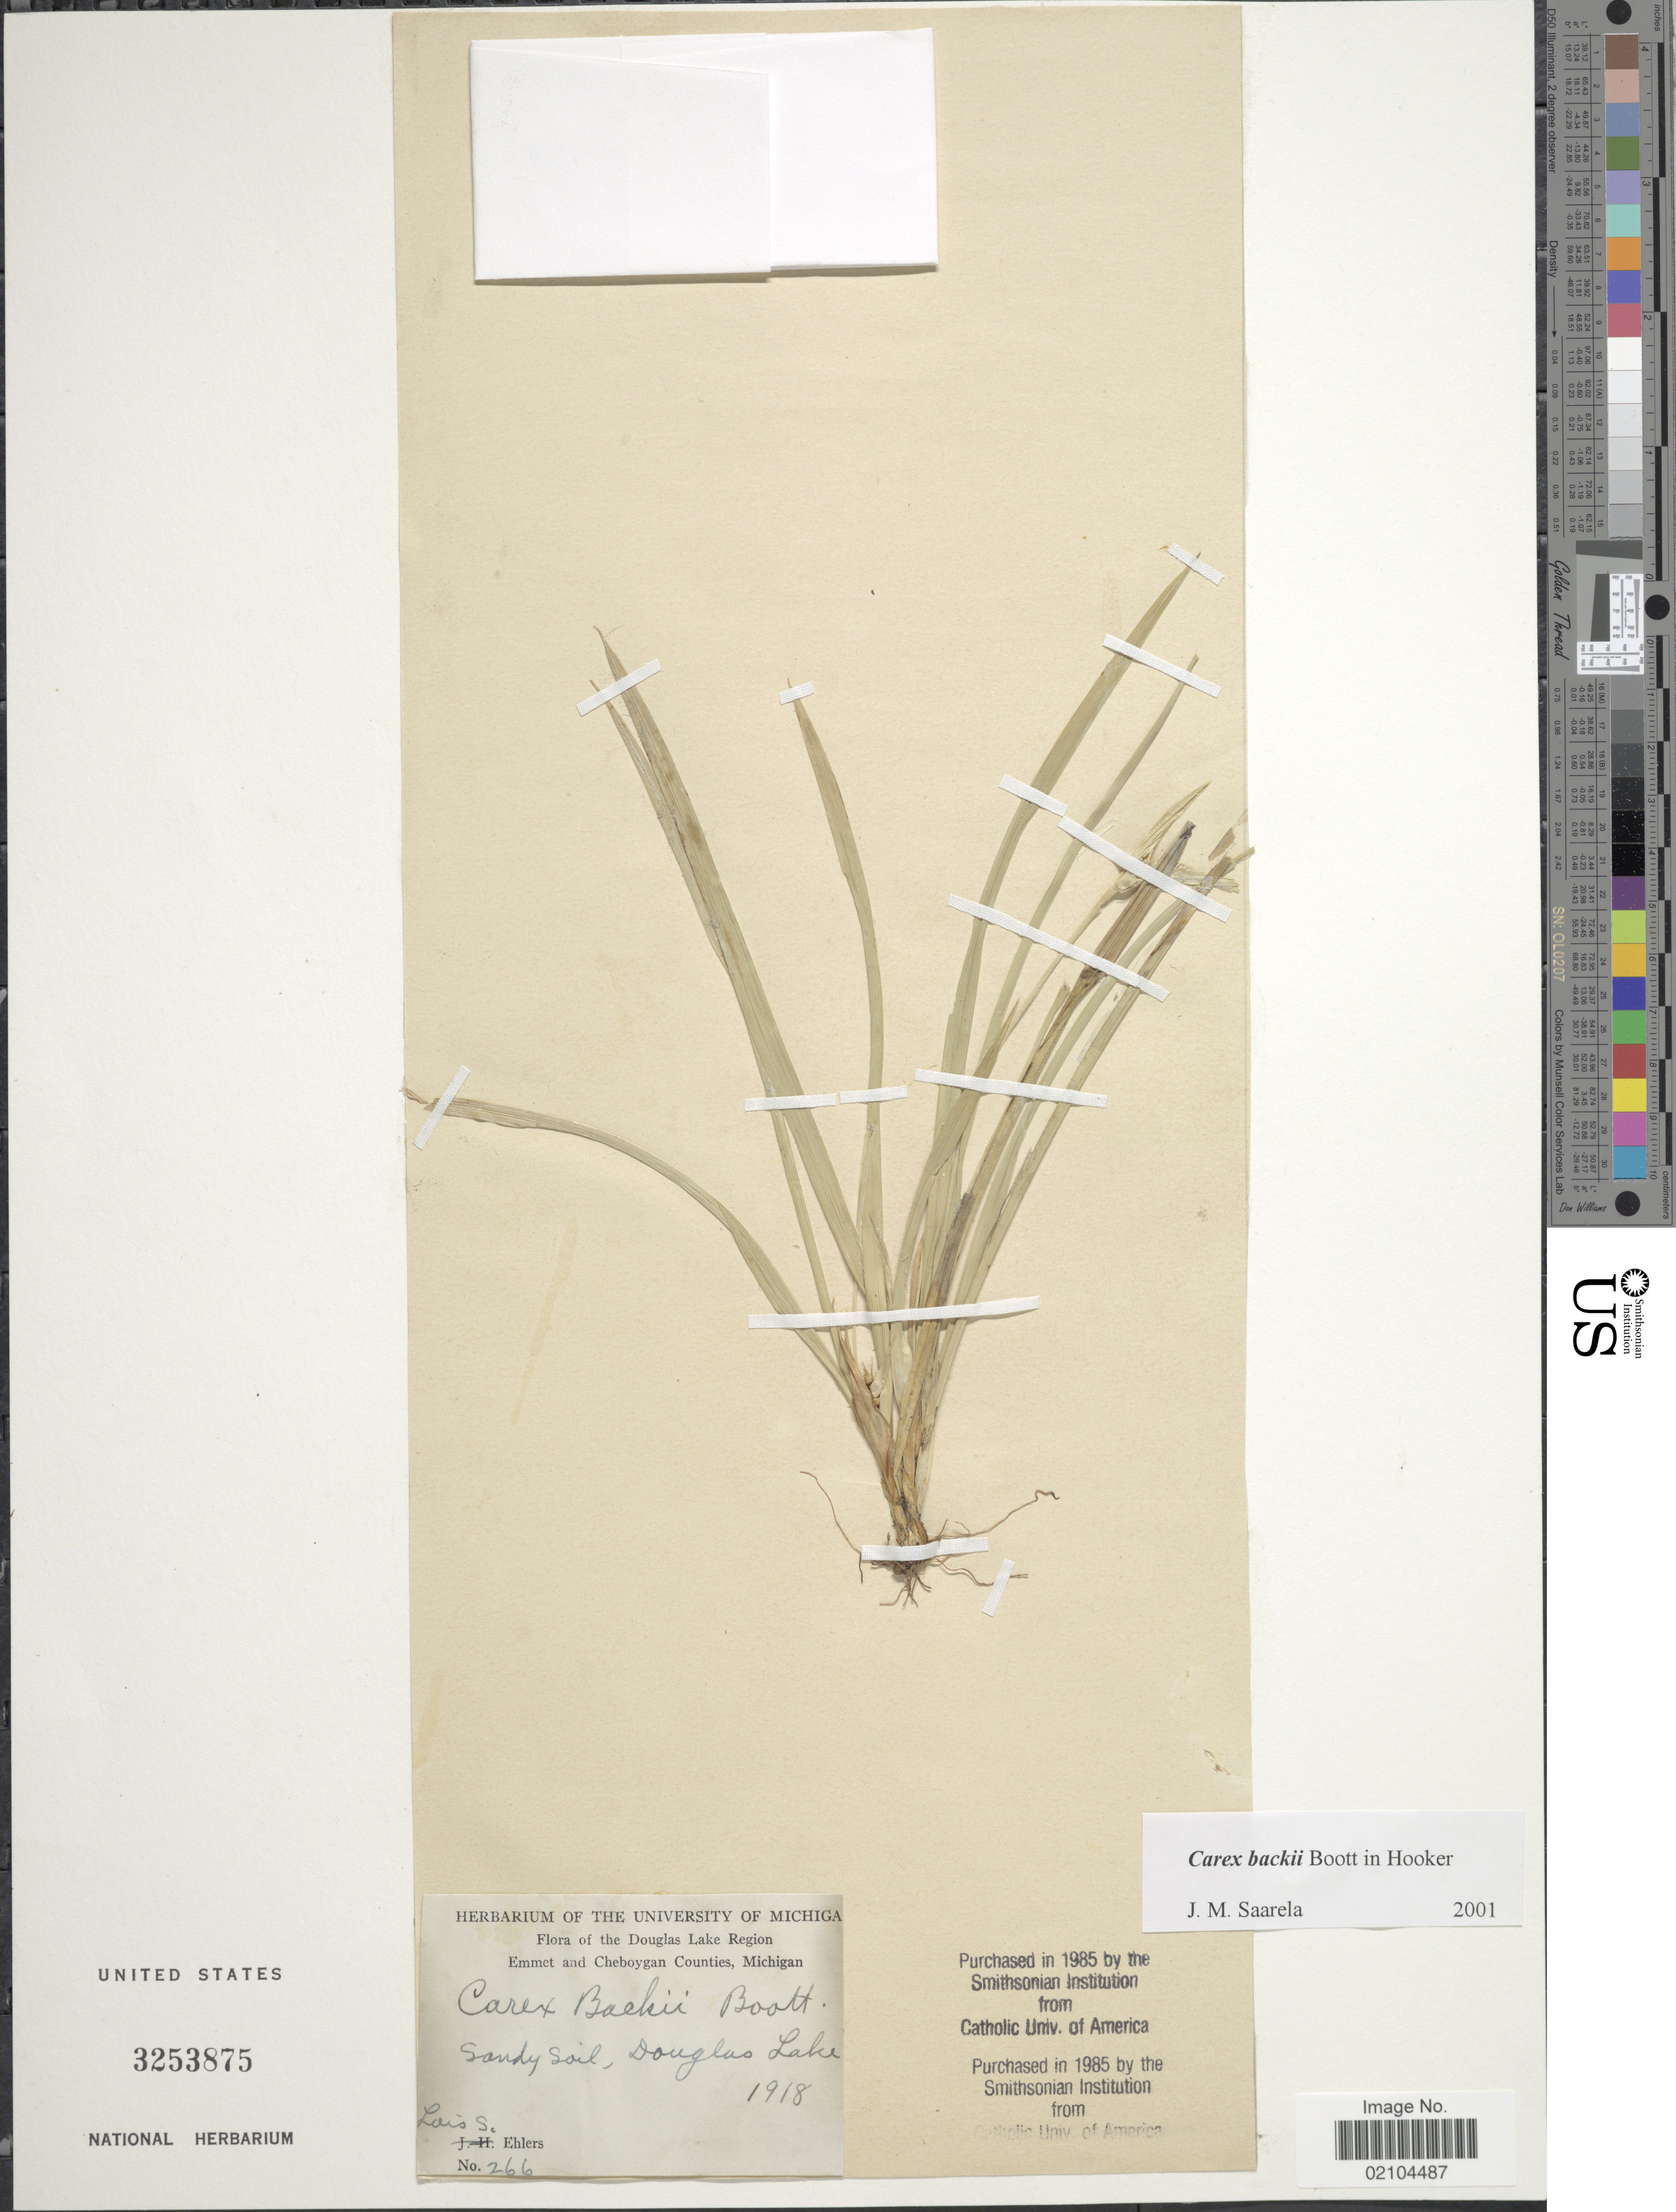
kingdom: Plantae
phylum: Tracheophyta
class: Liliopsida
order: Poales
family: Cyperaceae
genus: Carex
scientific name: Carex backii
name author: Boott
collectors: L. Ehlers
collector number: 266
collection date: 1918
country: United States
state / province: Michigan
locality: The Douglas Lake Region, Emmet and Cheboygan Counties, sandy soil, Douglas Lake.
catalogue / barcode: US 3253875